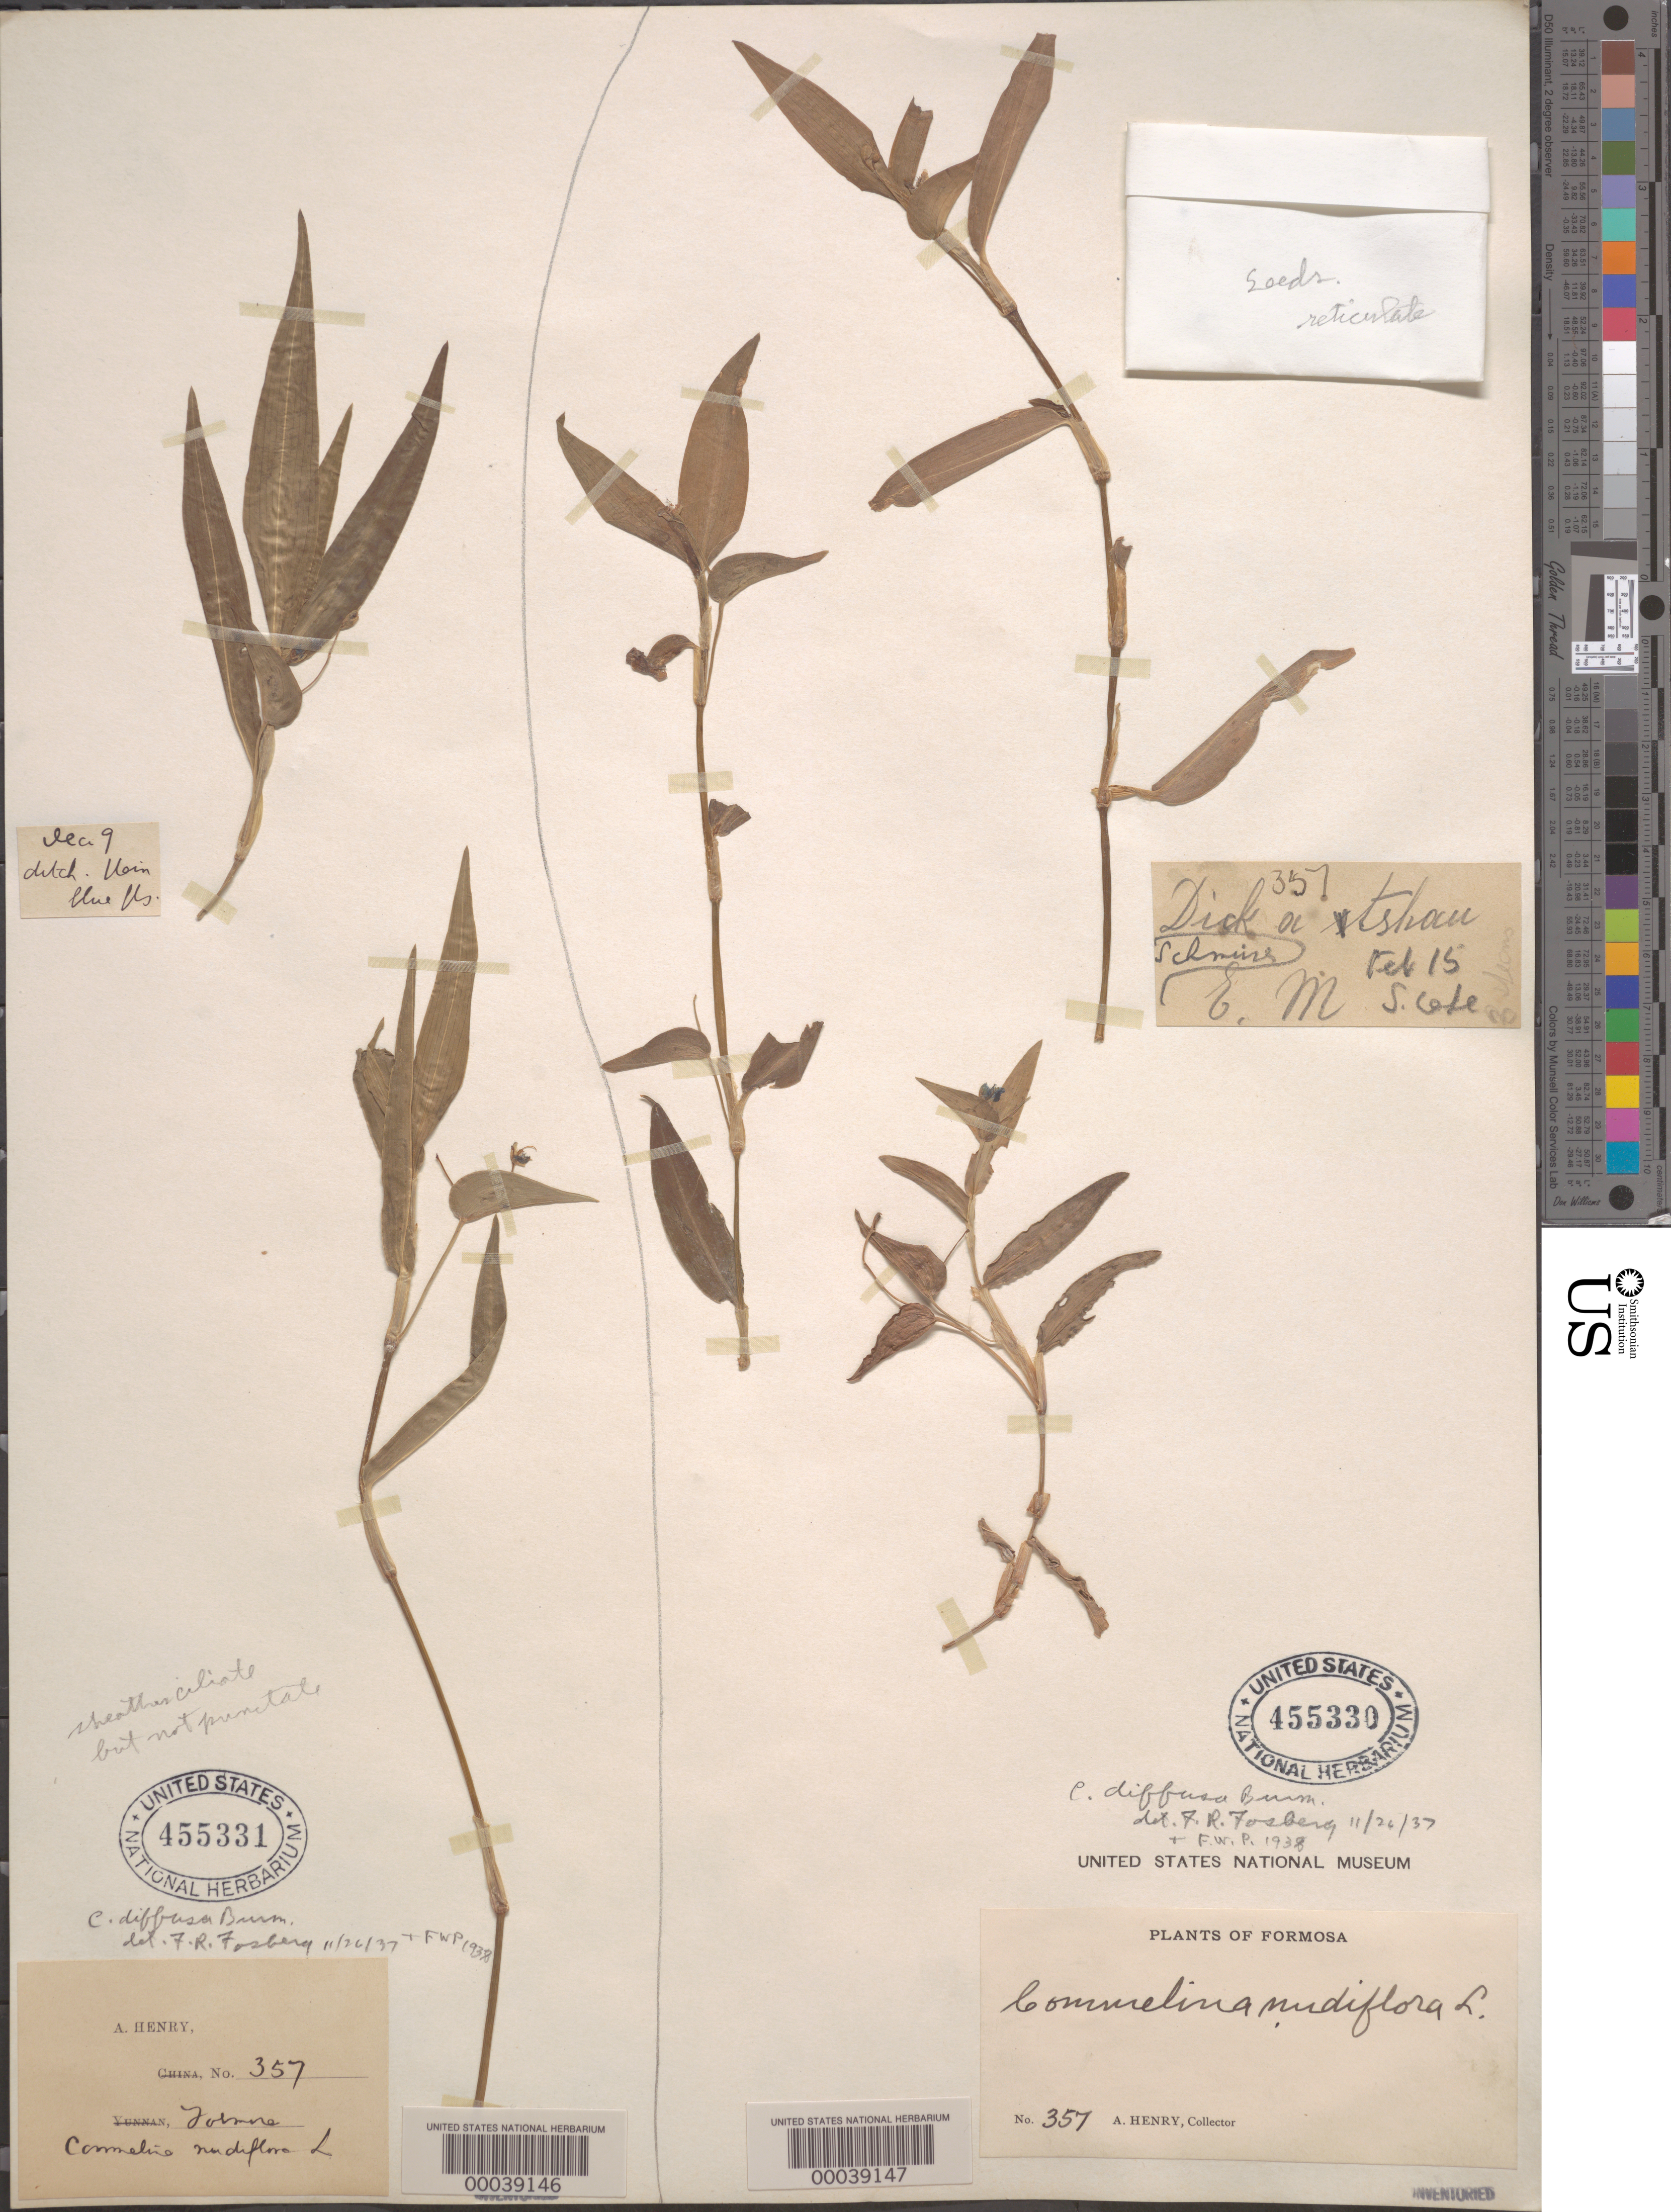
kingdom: Plantae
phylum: Tracheophyta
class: Liliopsida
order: Commelinales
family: Commelinaceae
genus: Commelina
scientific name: Commelina diffusa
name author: Burm. f.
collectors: A. Henry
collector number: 357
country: Taiwan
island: Taiwan [Formosa]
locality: S. Cape. Schmuser.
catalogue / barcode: US 455330